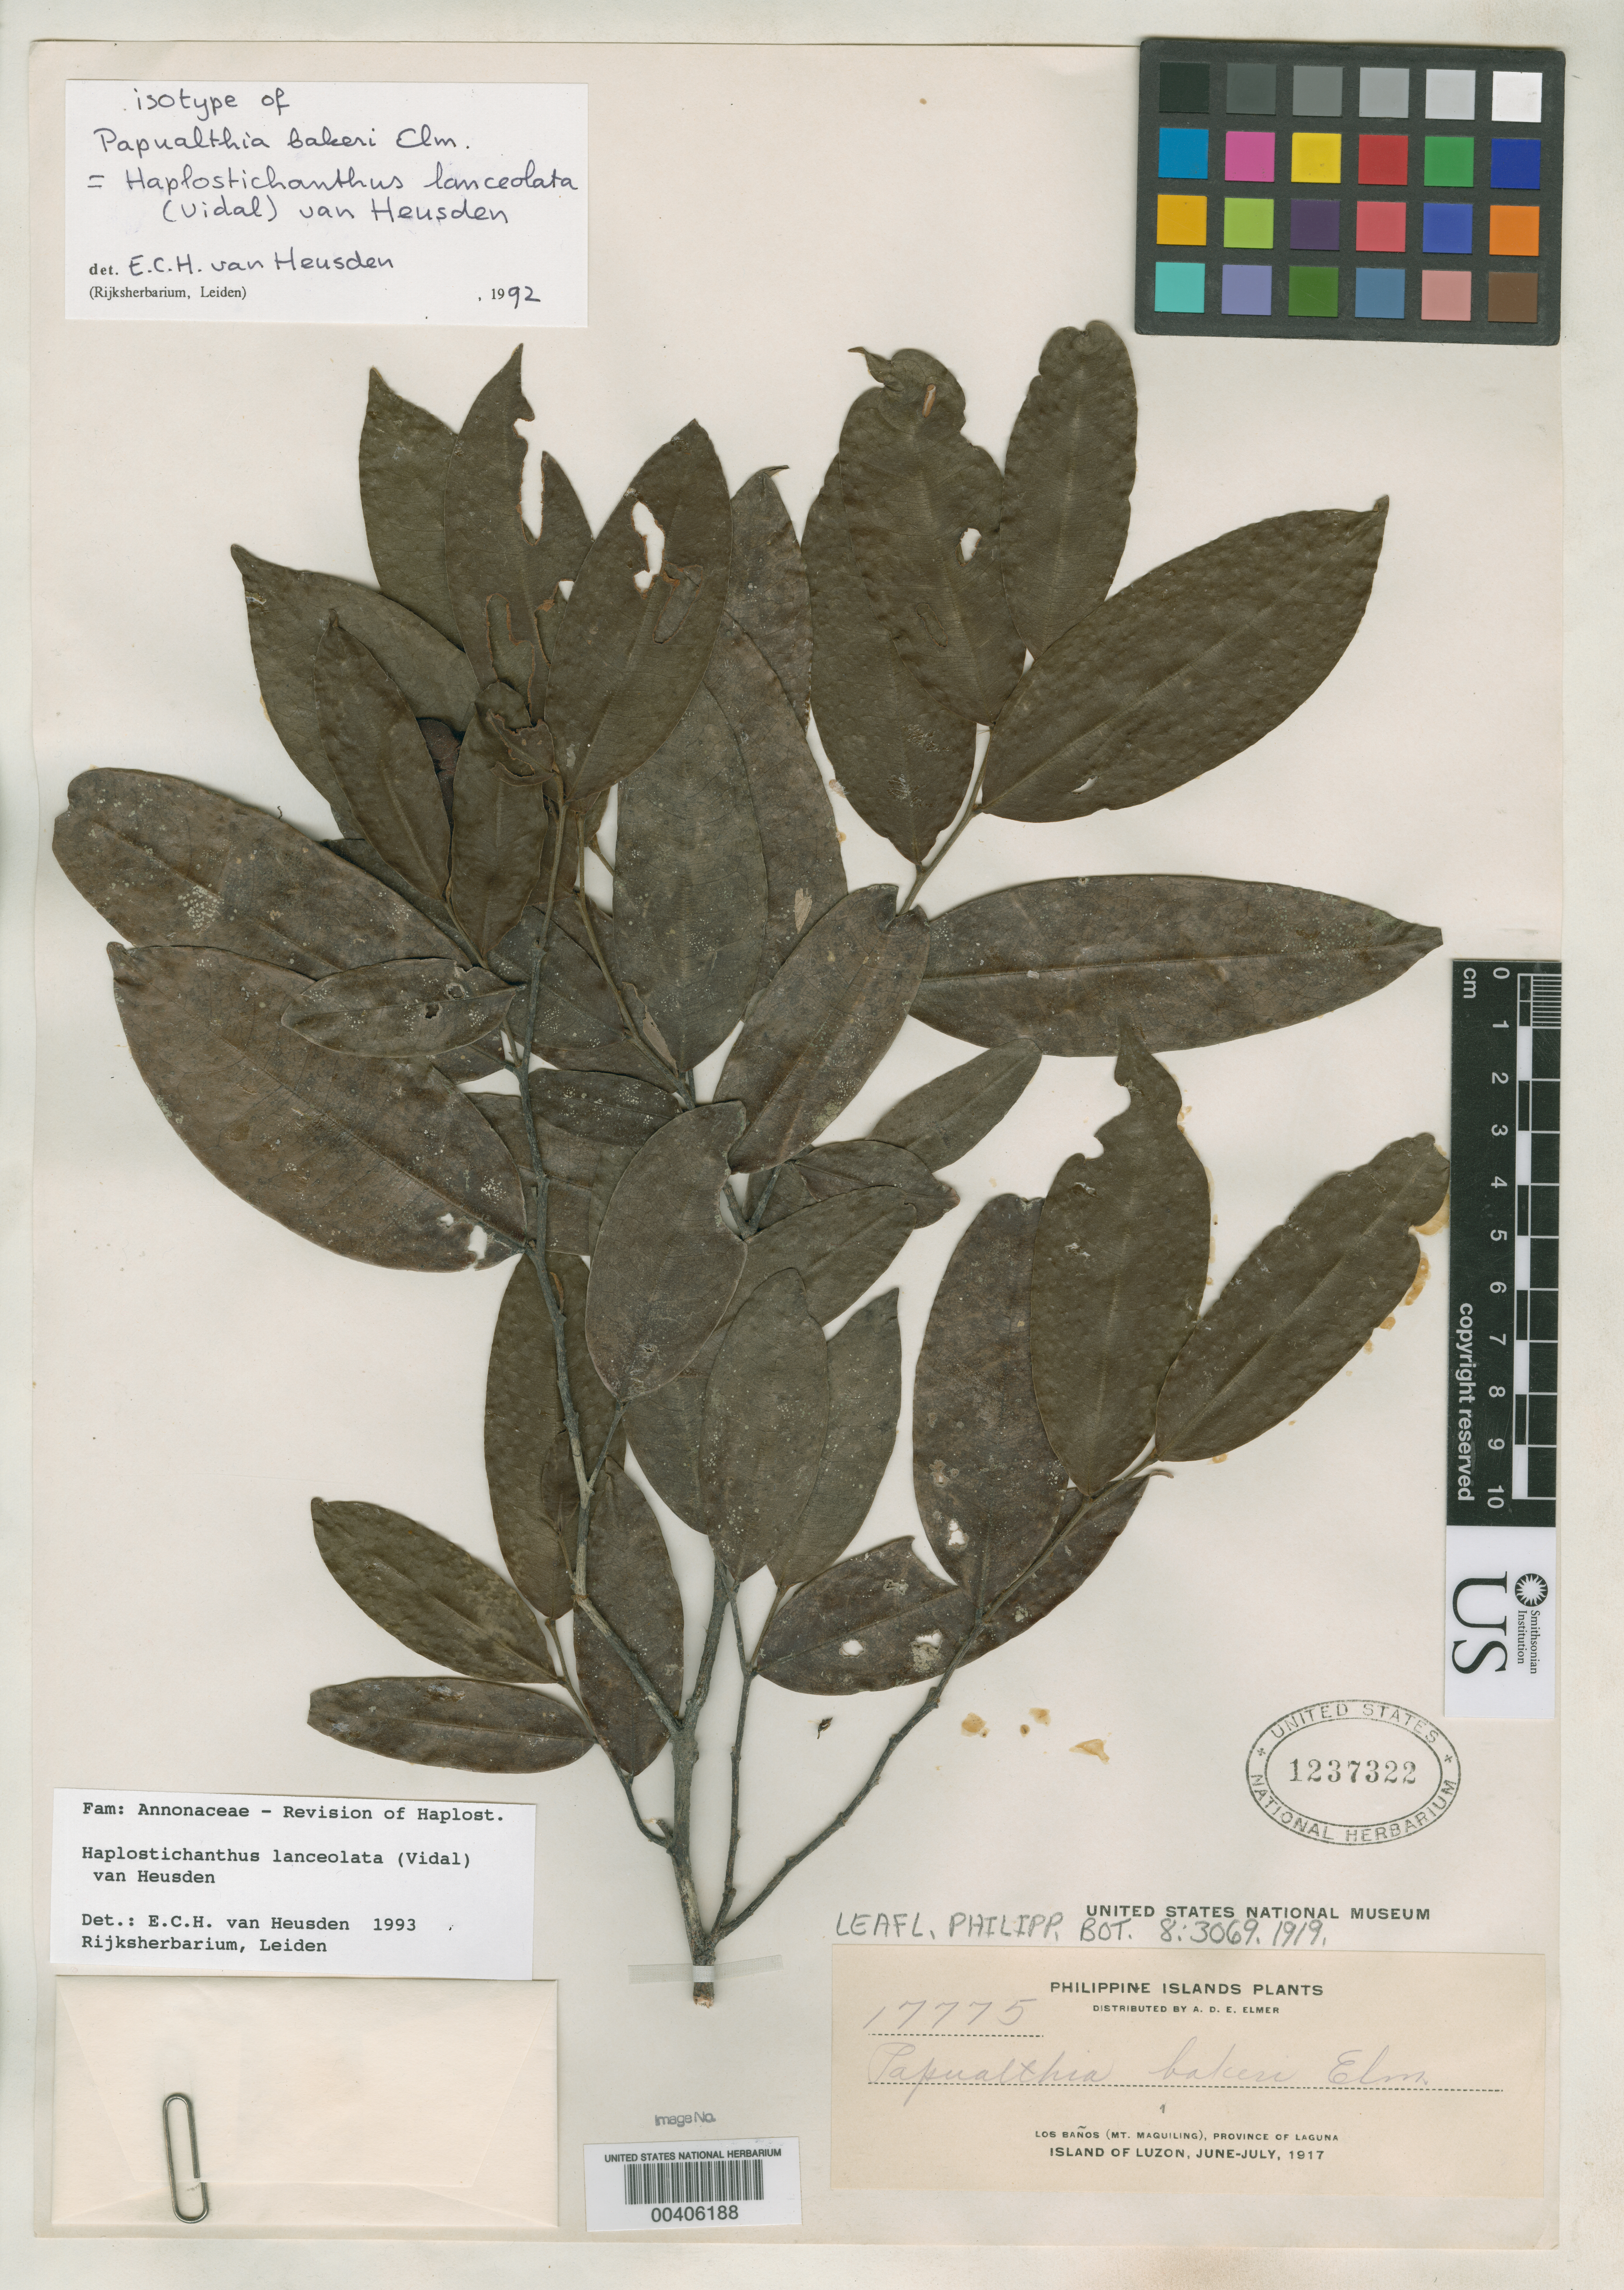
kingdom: Plantae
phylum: Tracheophyta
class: Magnoliopsida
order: Magnoliales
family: Annonaceae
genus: Papualthia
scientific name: Papualthia bakeri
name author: Elmer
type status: Isotype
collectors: A. D. E. Elmer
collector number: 17775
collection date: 1917-06/1917-07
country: Philippines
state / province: Calabarzon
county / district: Laguna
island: Luzon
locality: Los Baños (Mt. Maquiling), Province of Laguna, Luzon.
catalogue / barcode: US 1237322